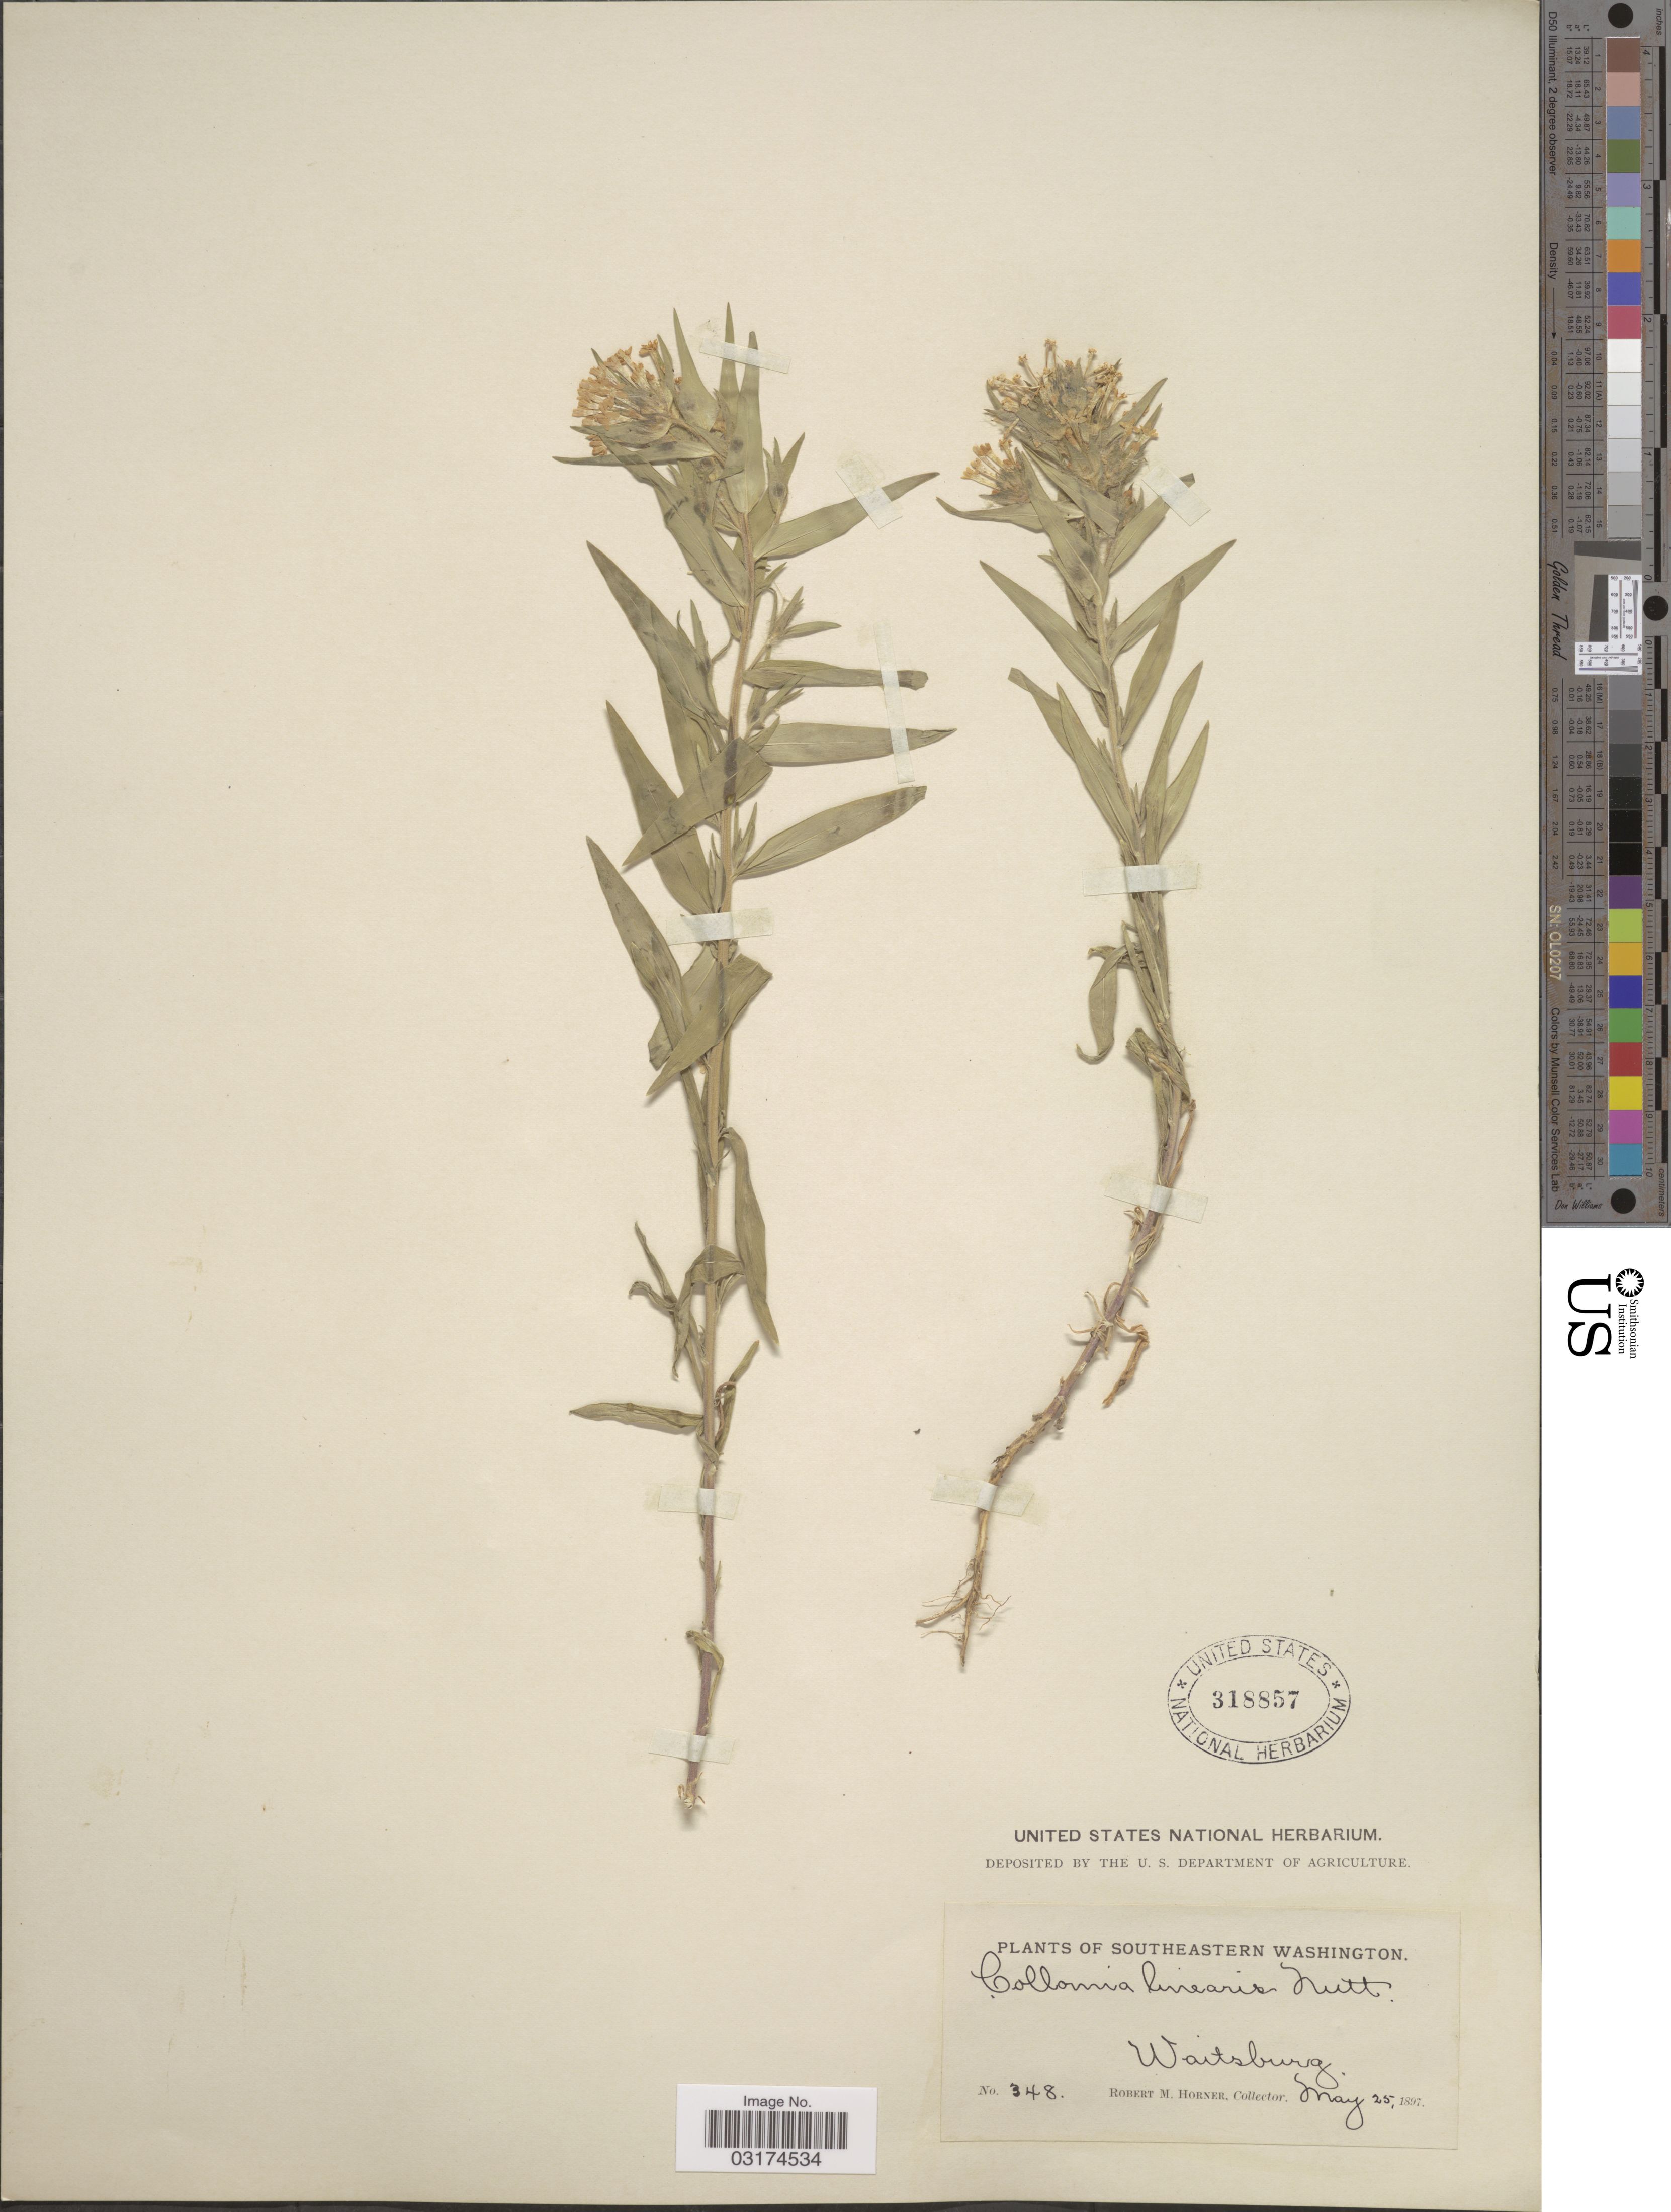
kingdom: Plantae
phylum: Tracheophyta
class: Magnoliopsida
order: Ericales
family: Polemoniaceae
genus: Collomia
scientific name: Collomia linearis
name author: Nutt.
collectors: R. Horner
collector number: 348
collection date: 1897-05-25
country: United States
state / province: Washington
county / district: Walla Walla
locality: Waitsburg. Southeastern Washington.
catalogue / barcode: US 318857